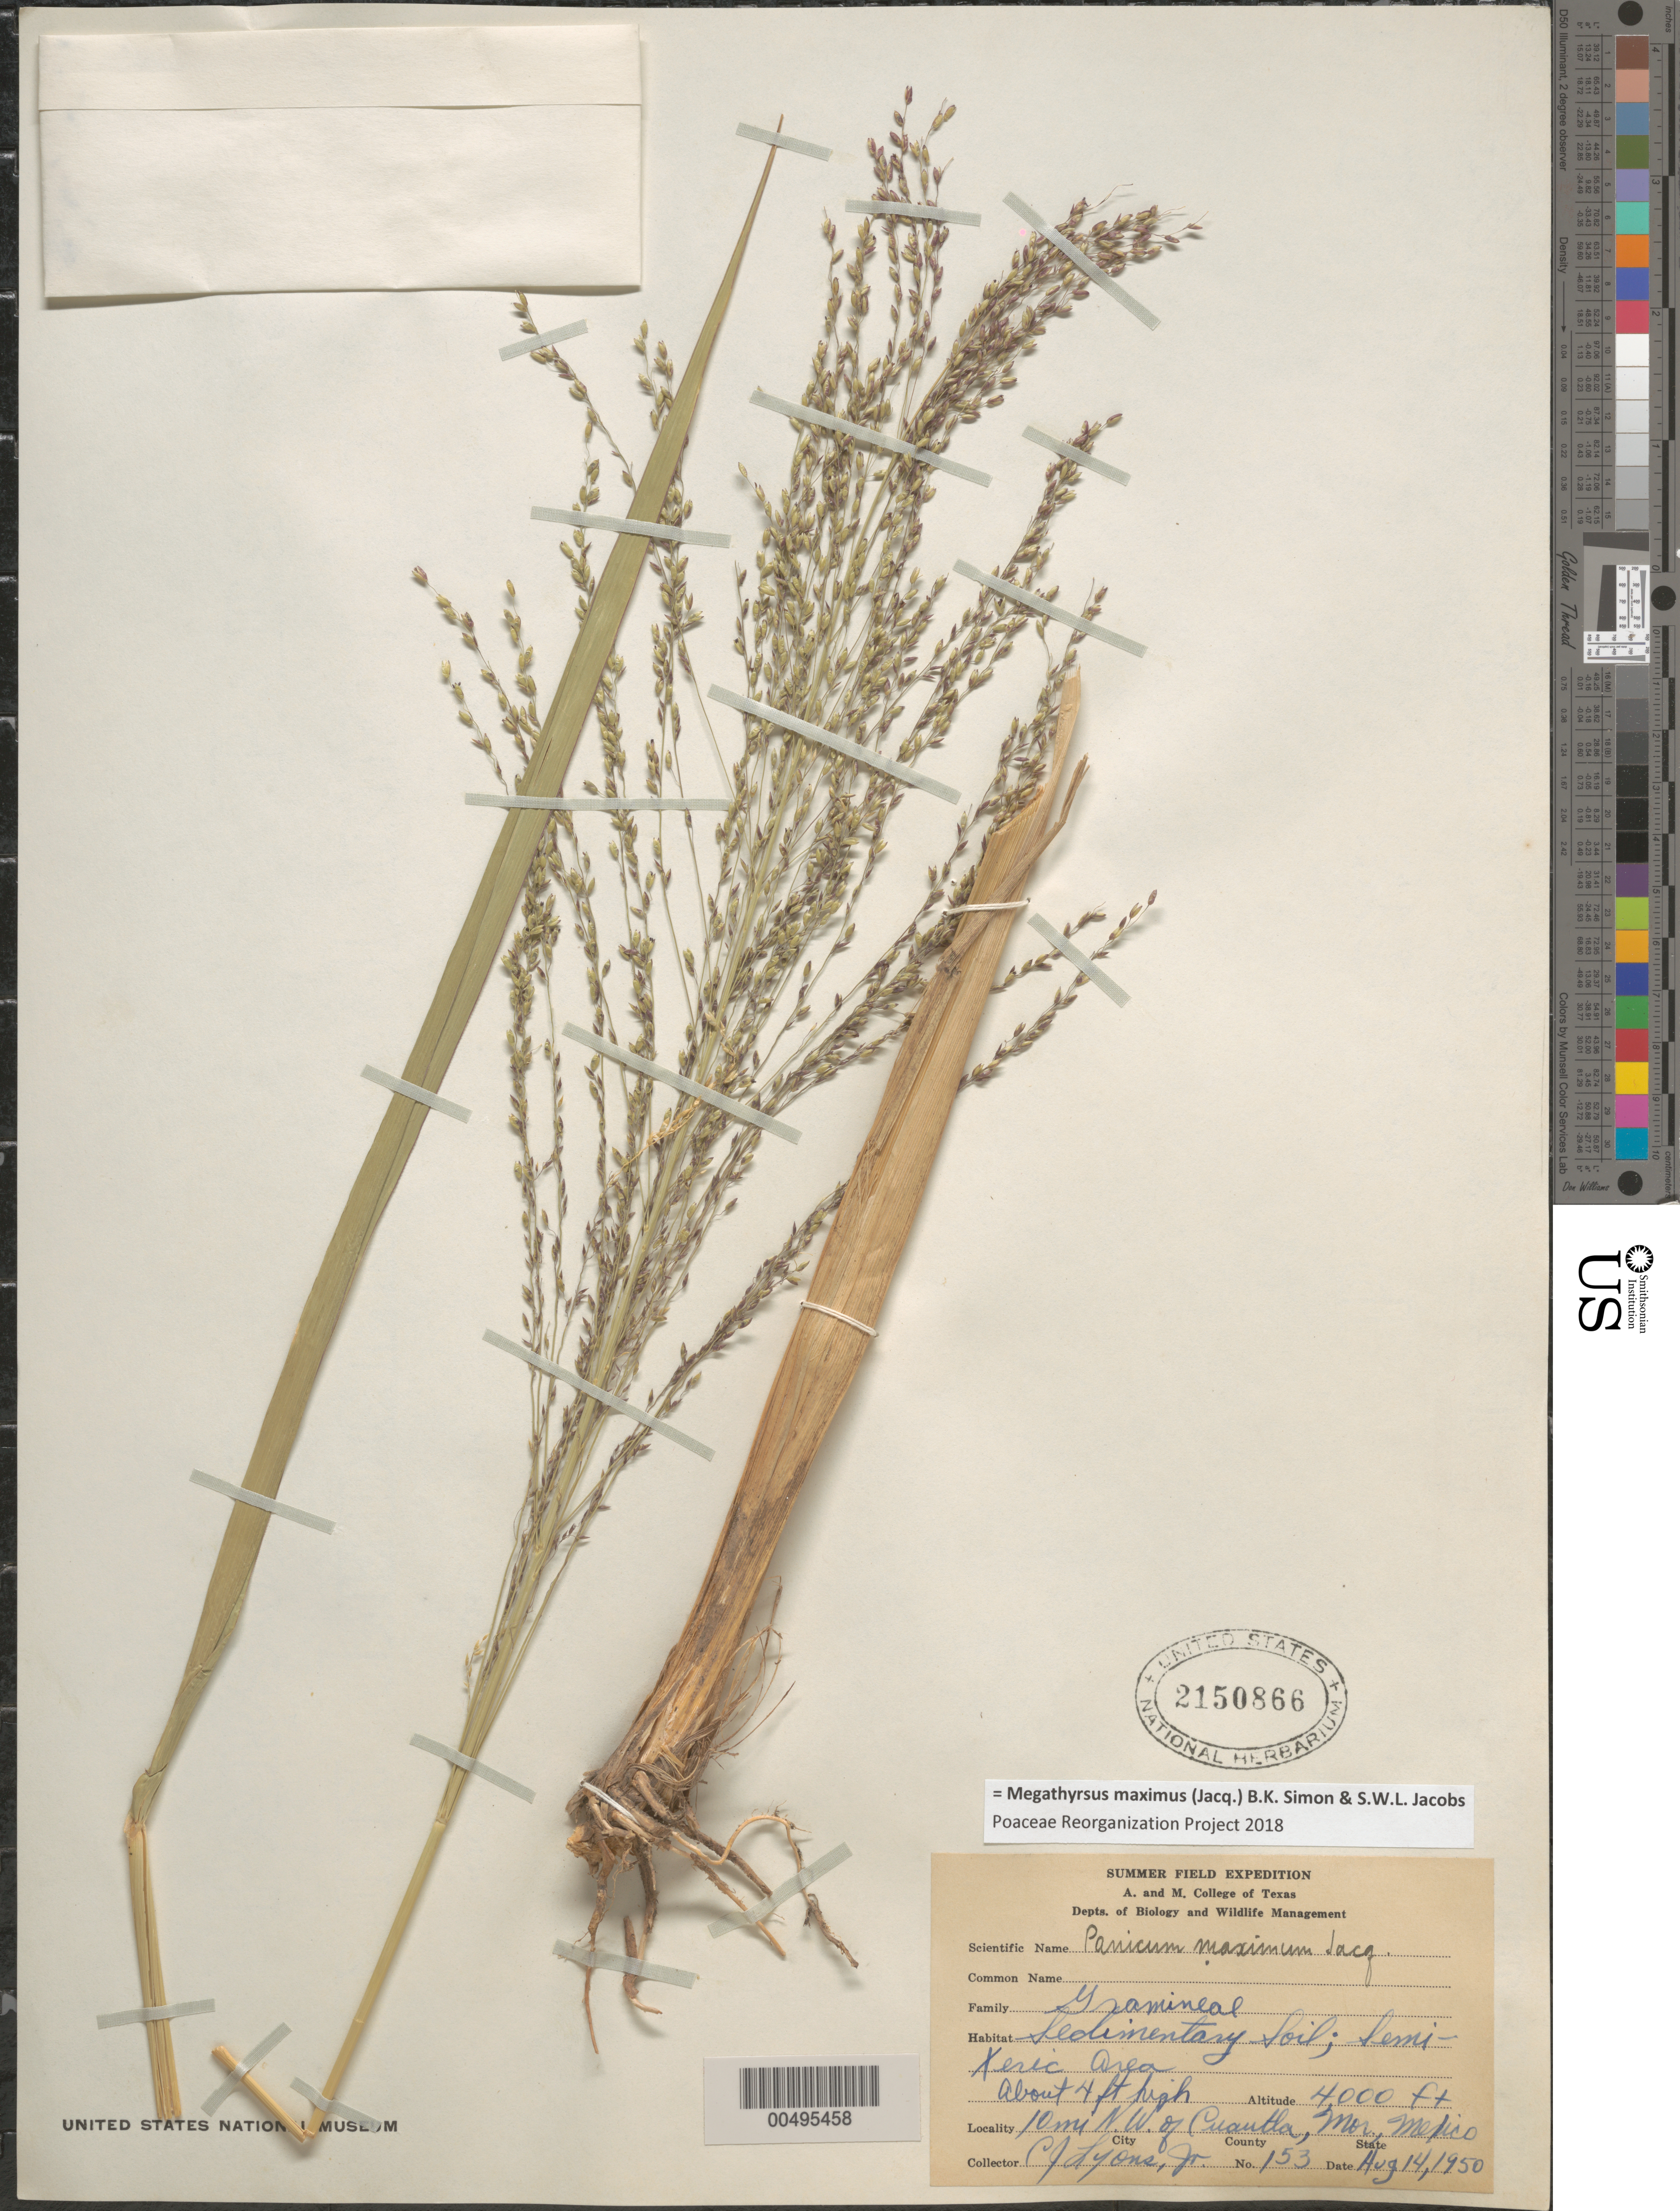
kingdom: Plantae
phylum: Tracheophyta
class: Liliopsida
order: Poales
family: Poaceae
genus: Megathyrsus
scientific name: Megathyrsus maximus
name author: (Jacq.) B.K. Simon & S.W.L. Jacobs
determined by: Poaceae Reorganization Project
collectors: C. Lyons Jr.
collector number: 153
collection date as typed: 14 Aug 1950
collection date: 1950-08-14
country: Mexico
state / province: Morelos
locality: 10 mi NW of Cuautla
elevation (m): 1219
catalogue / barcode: US 2150866